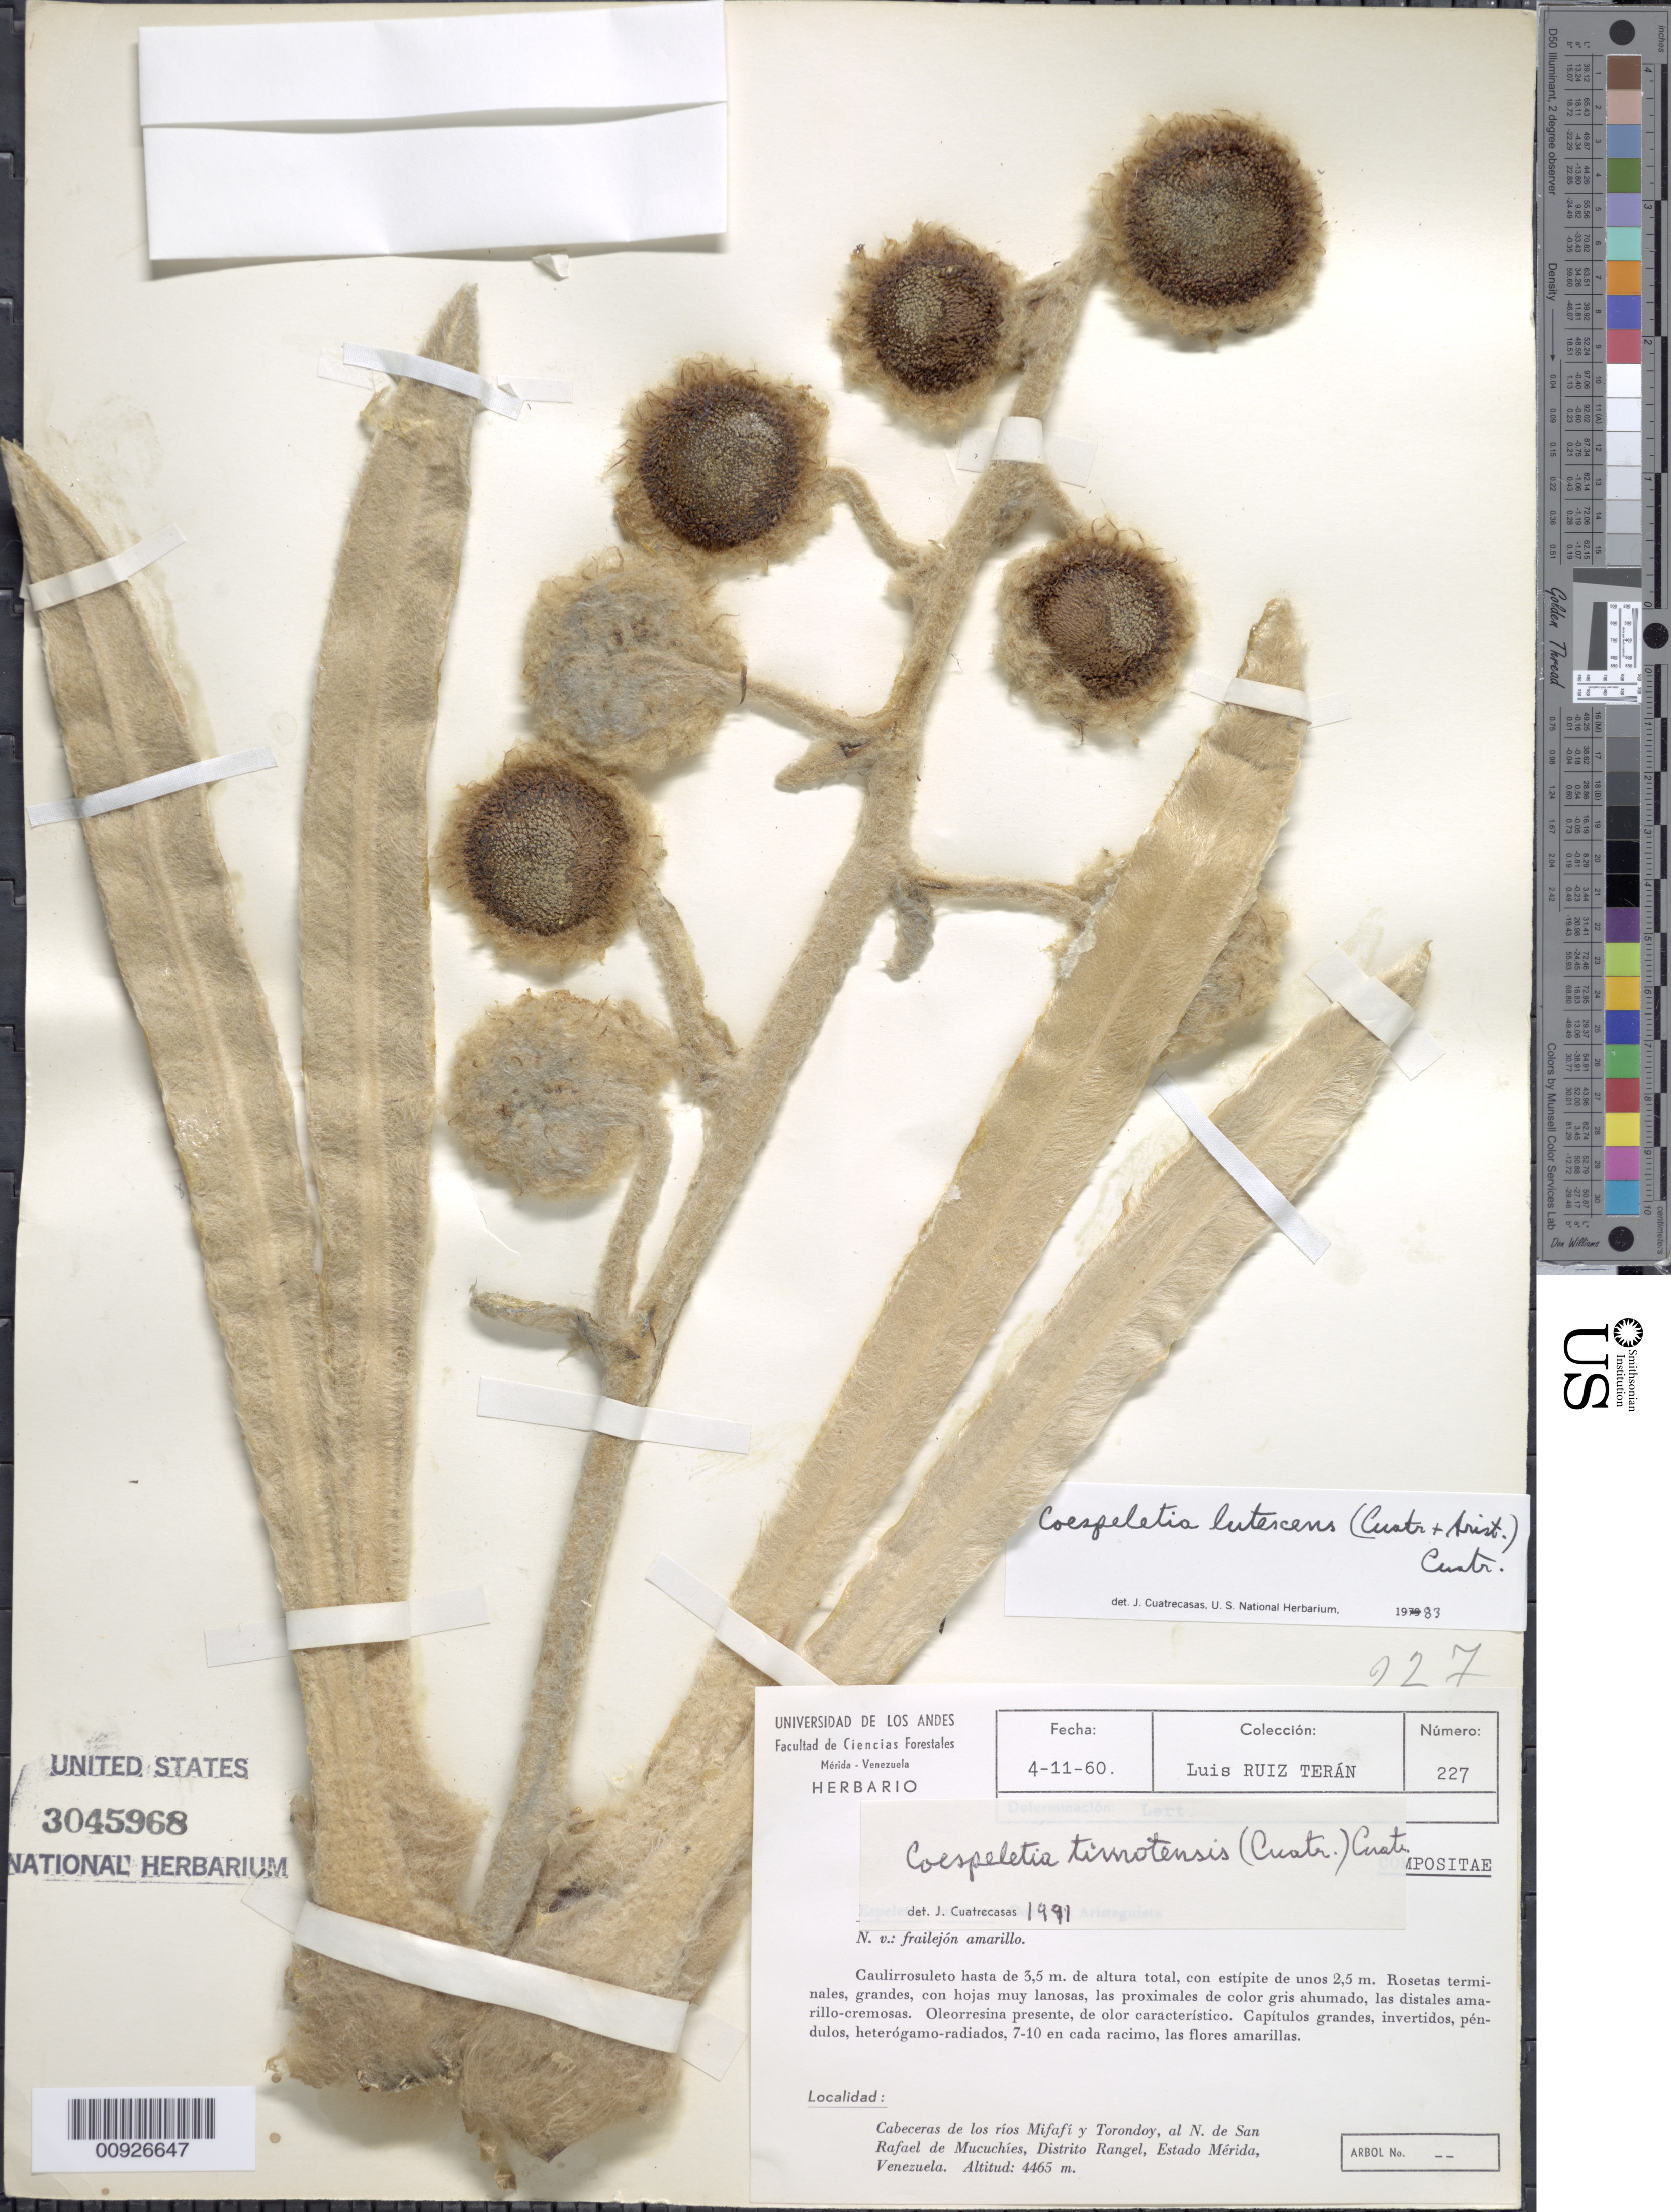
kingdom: Plantae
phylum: Tracheophyta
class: Magnoliopsida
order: Asterales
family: Asteraceae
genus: Coespeletia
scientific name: Coespeletia timotensis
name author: (Cuatrec.) Cuatrec.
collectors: L. E. Ruíz-Terán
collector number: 227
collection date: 1960-11-04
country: Venezuela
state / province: Mérida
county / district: Rangel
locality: Cabeceras de los Ríos Mifafí y Torondoy, al N. de San Rafael de Mucuchíes.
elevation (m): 4465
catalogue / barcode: US 3045968